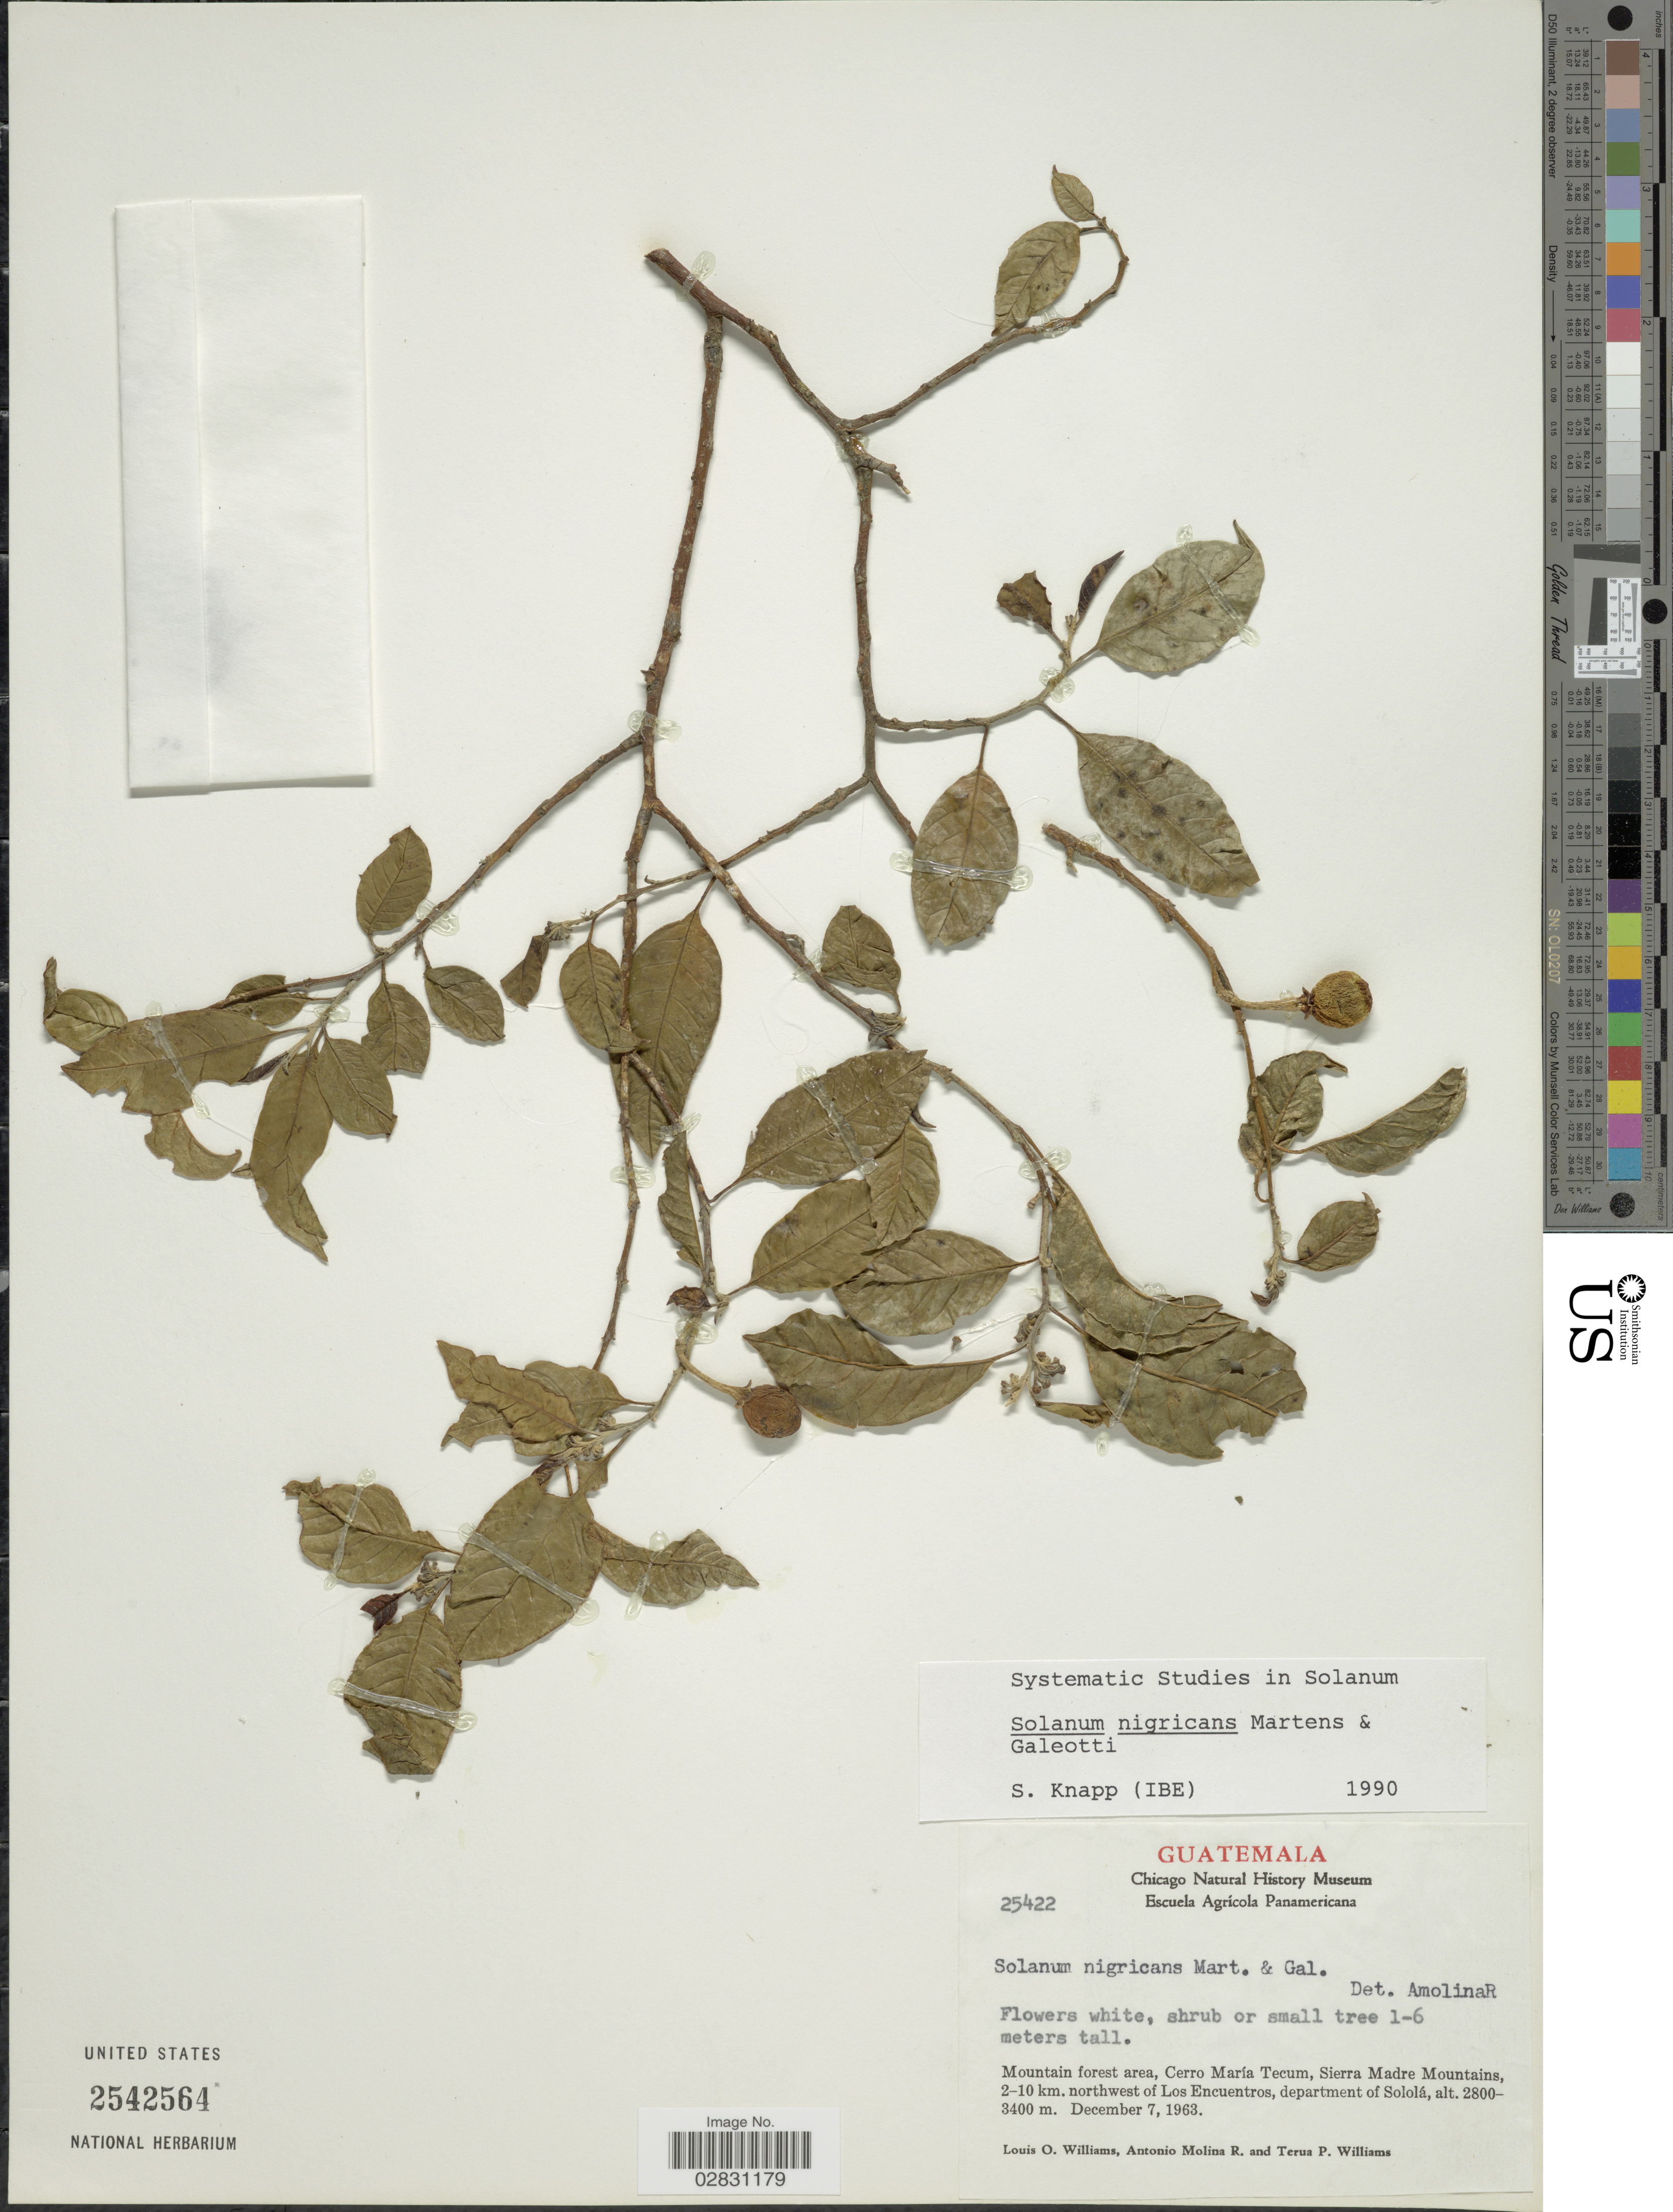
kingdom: Plantae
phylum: Tracheophyta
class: Magnoliopsida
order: Solanales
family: Solanaceae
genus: Solanum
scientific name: Solanum nigricans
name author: M. Martens & Galeotti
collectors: L. O. Williams, A. Molina R. & T. Williams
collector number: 25422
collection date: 1963-12-07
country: Guatemala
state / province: Sololá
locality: Mountain forest area, Cerro María Tecum, Sierra Madre Mountains, 2-10 km. northwest of Los Encuentros, department of Sololá.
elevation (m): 2800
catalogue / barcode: US 2542564